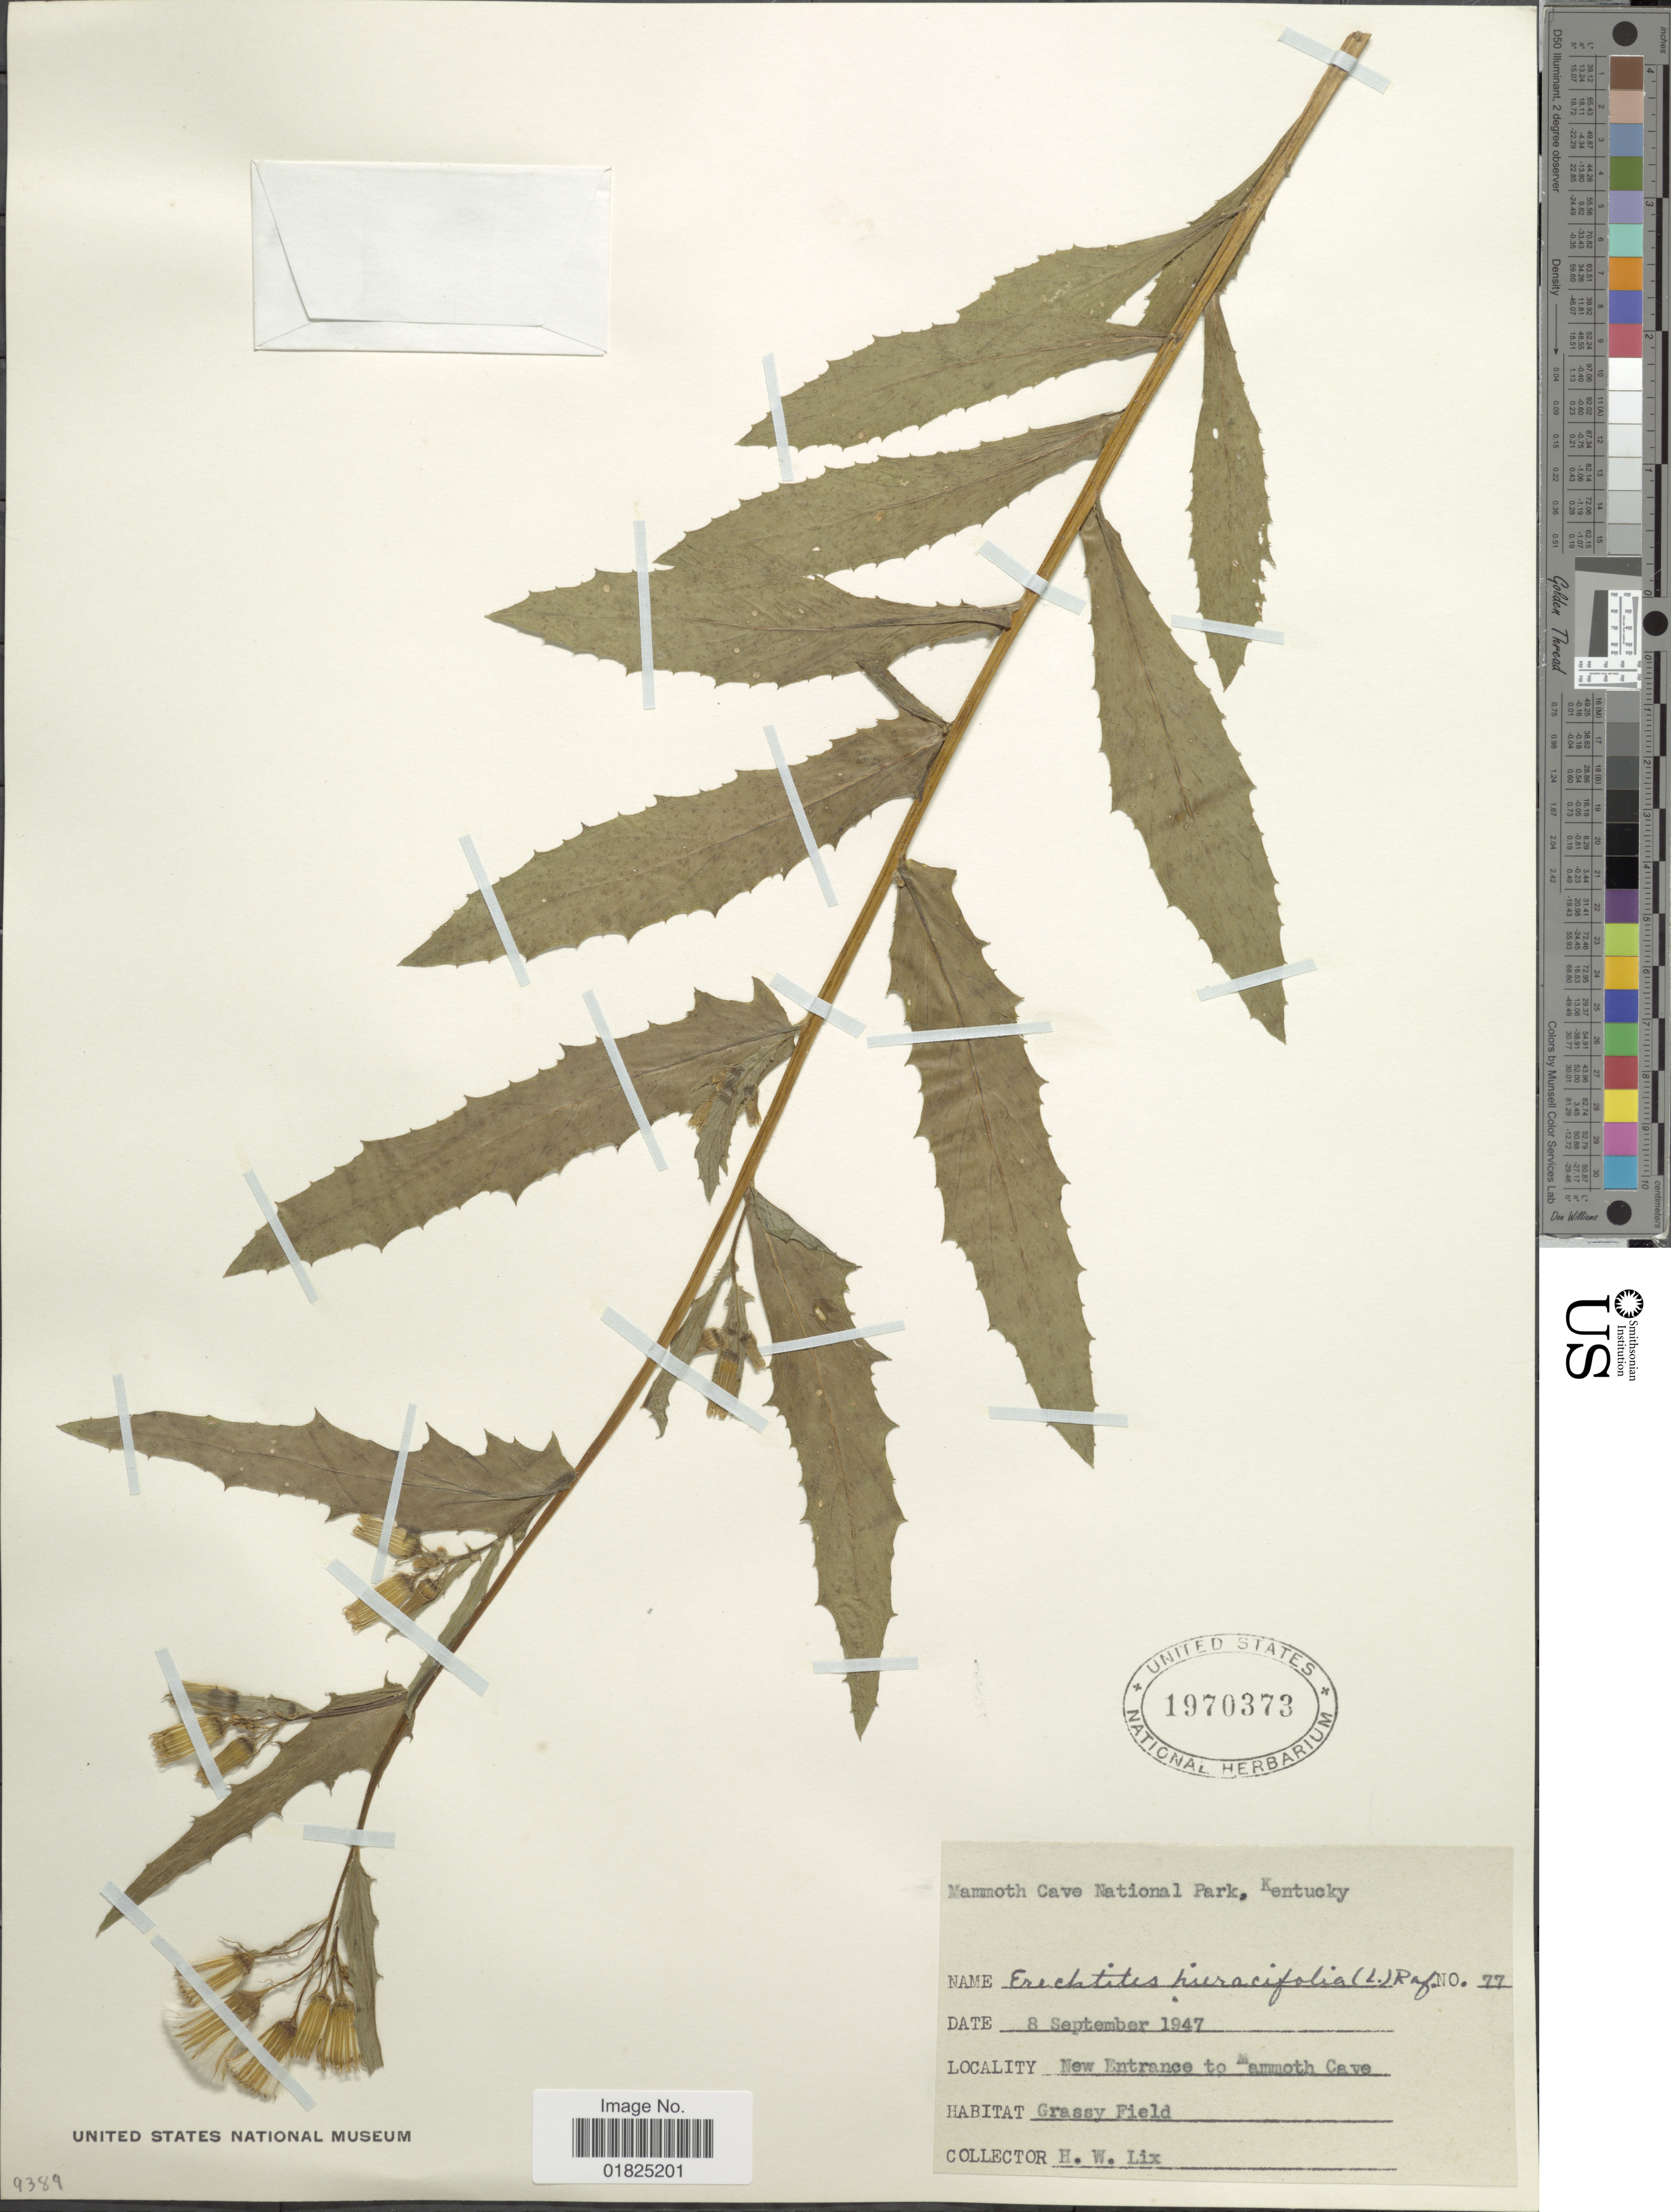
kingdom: Plantae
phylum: Tracheophyta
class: Magnoliopsida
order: Asterales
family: Asteraceae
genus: Erechtites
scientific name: Erechtites hieraciifolius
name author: (L.) Raf. ex DC.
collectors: H. W. Lix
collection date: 1947-09-08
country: United States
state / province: Kentucky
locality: Mammoth Cave National Park. New entrance to Mammoth Cave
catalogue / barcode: US 1970373